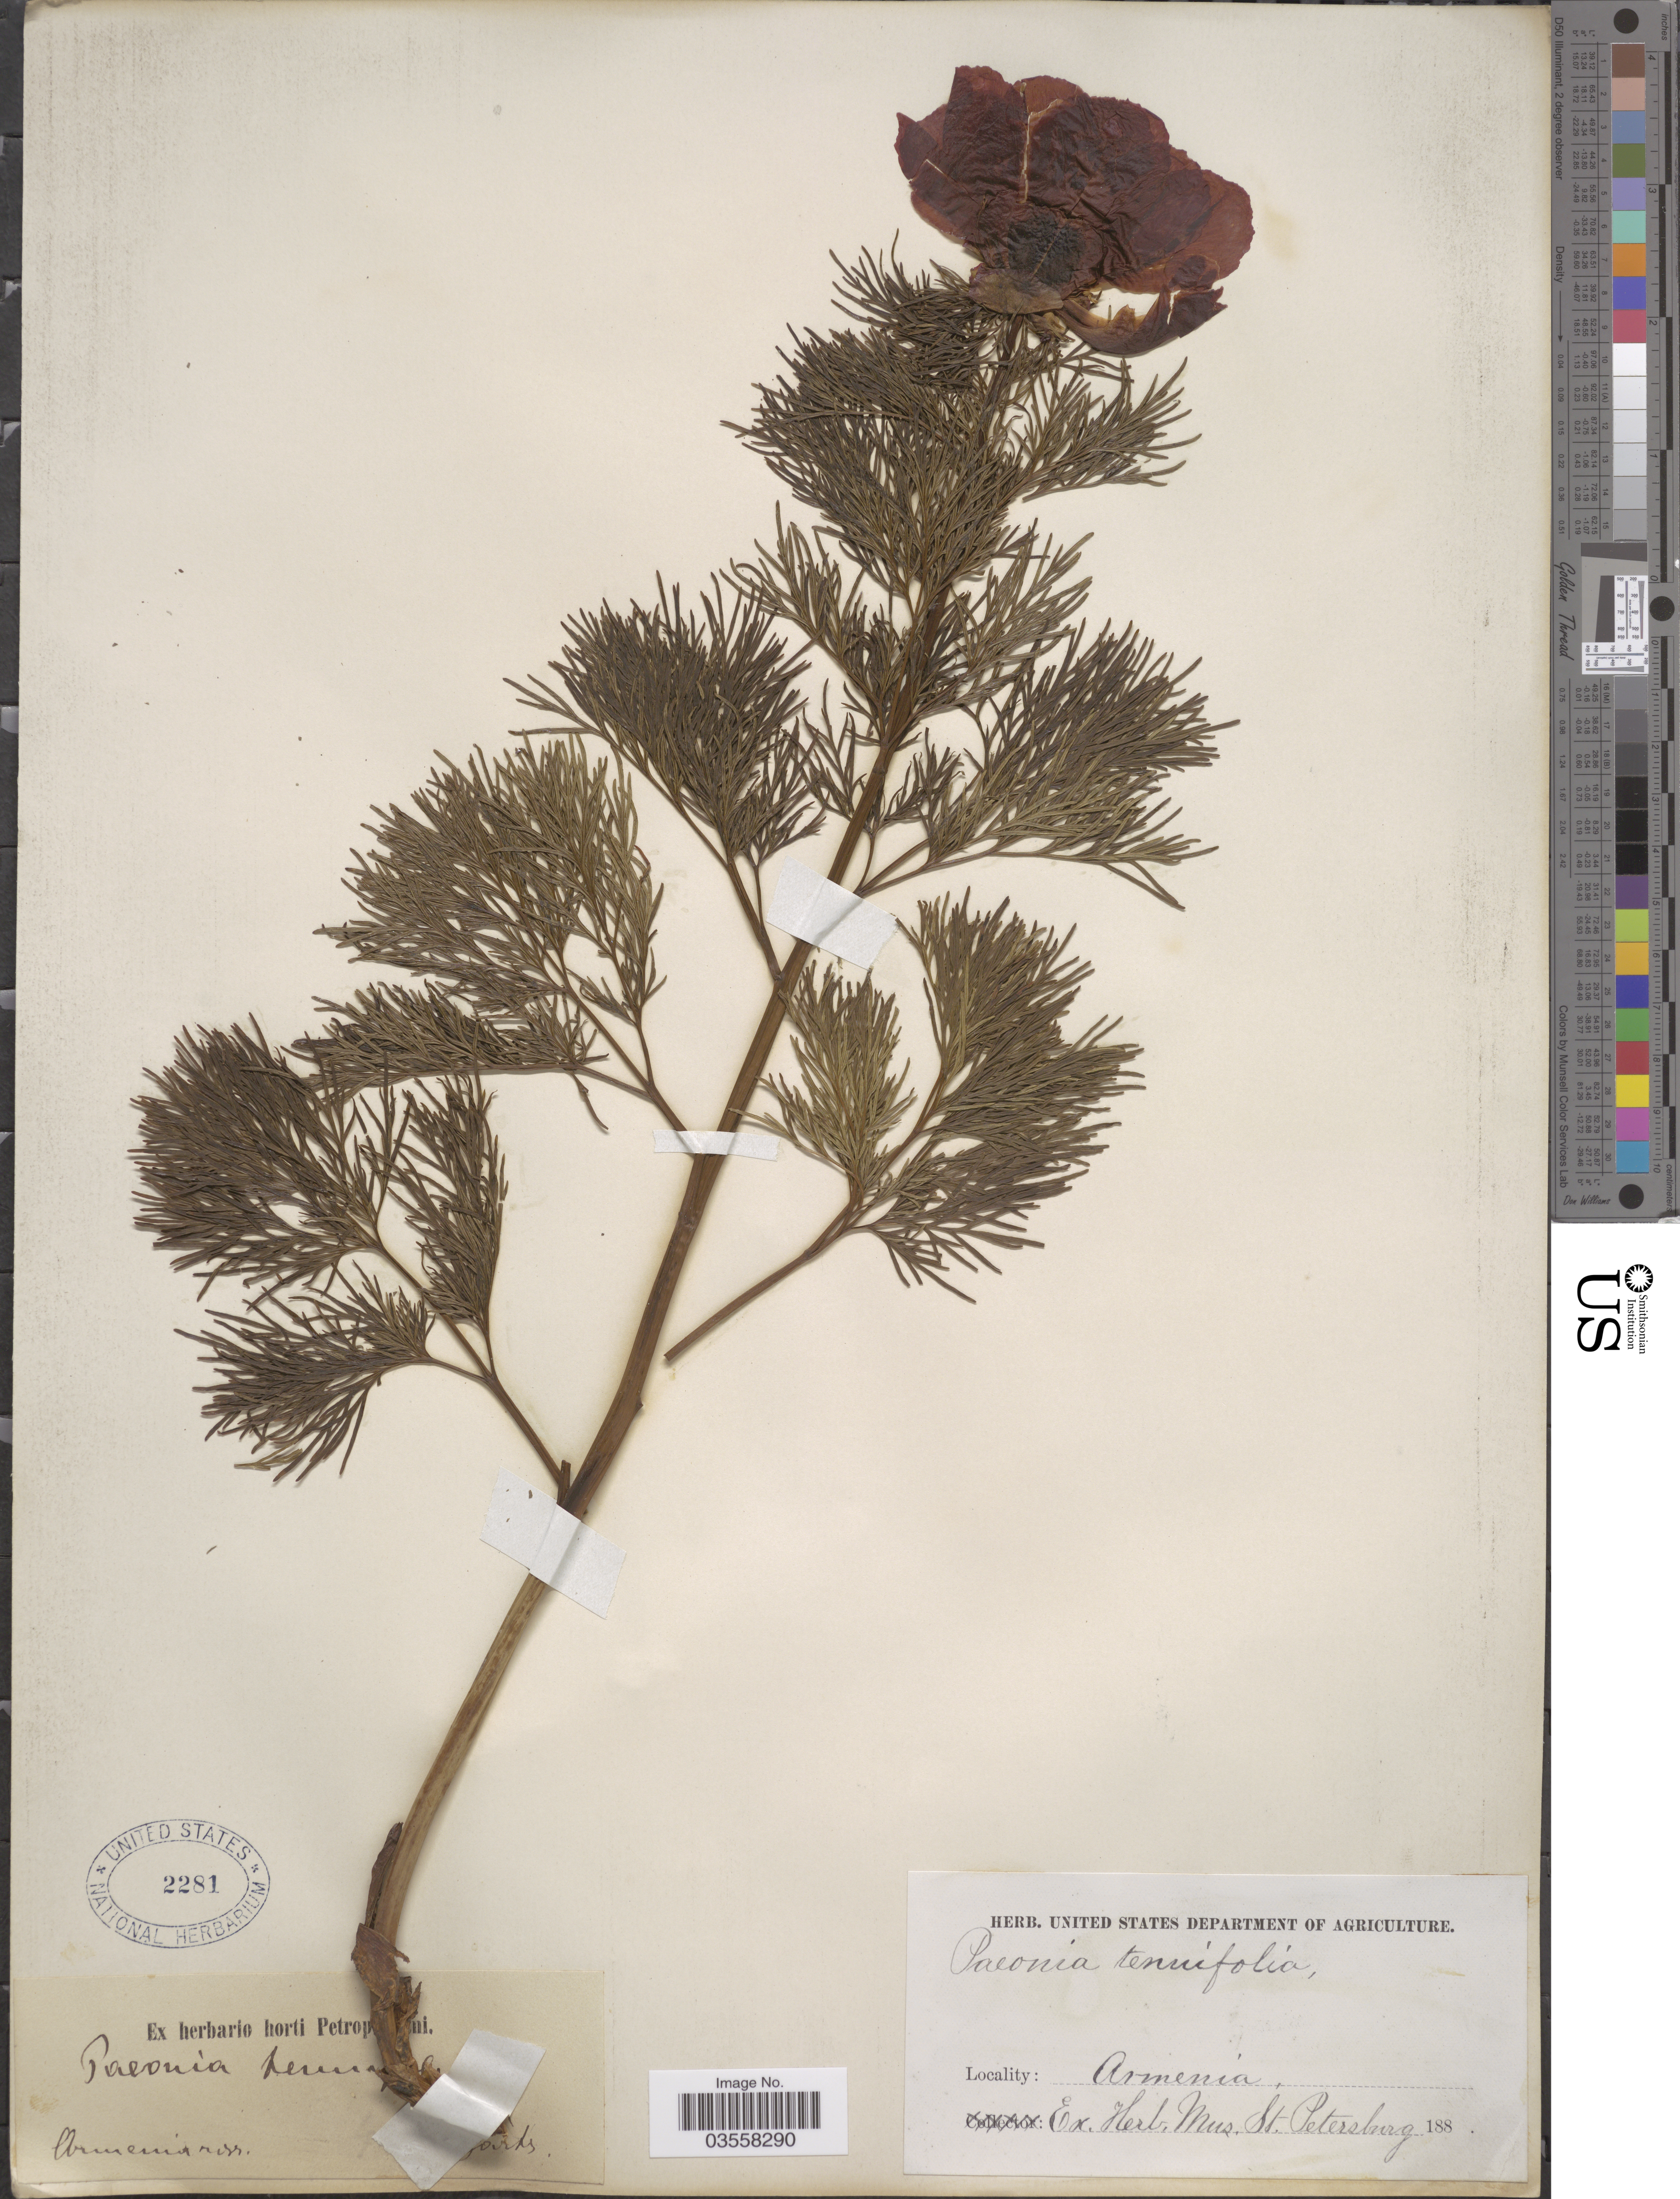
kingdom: Plantae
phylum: Tracheophyta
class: Magnoliopsida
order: Saxifragales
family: Paeoniaceae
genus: Paeonia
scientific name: Paeonia tenuifolia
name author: L.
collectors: ex herb. Mus. St. Petersburg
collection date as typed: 188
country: Armenia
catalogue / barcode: US 2281